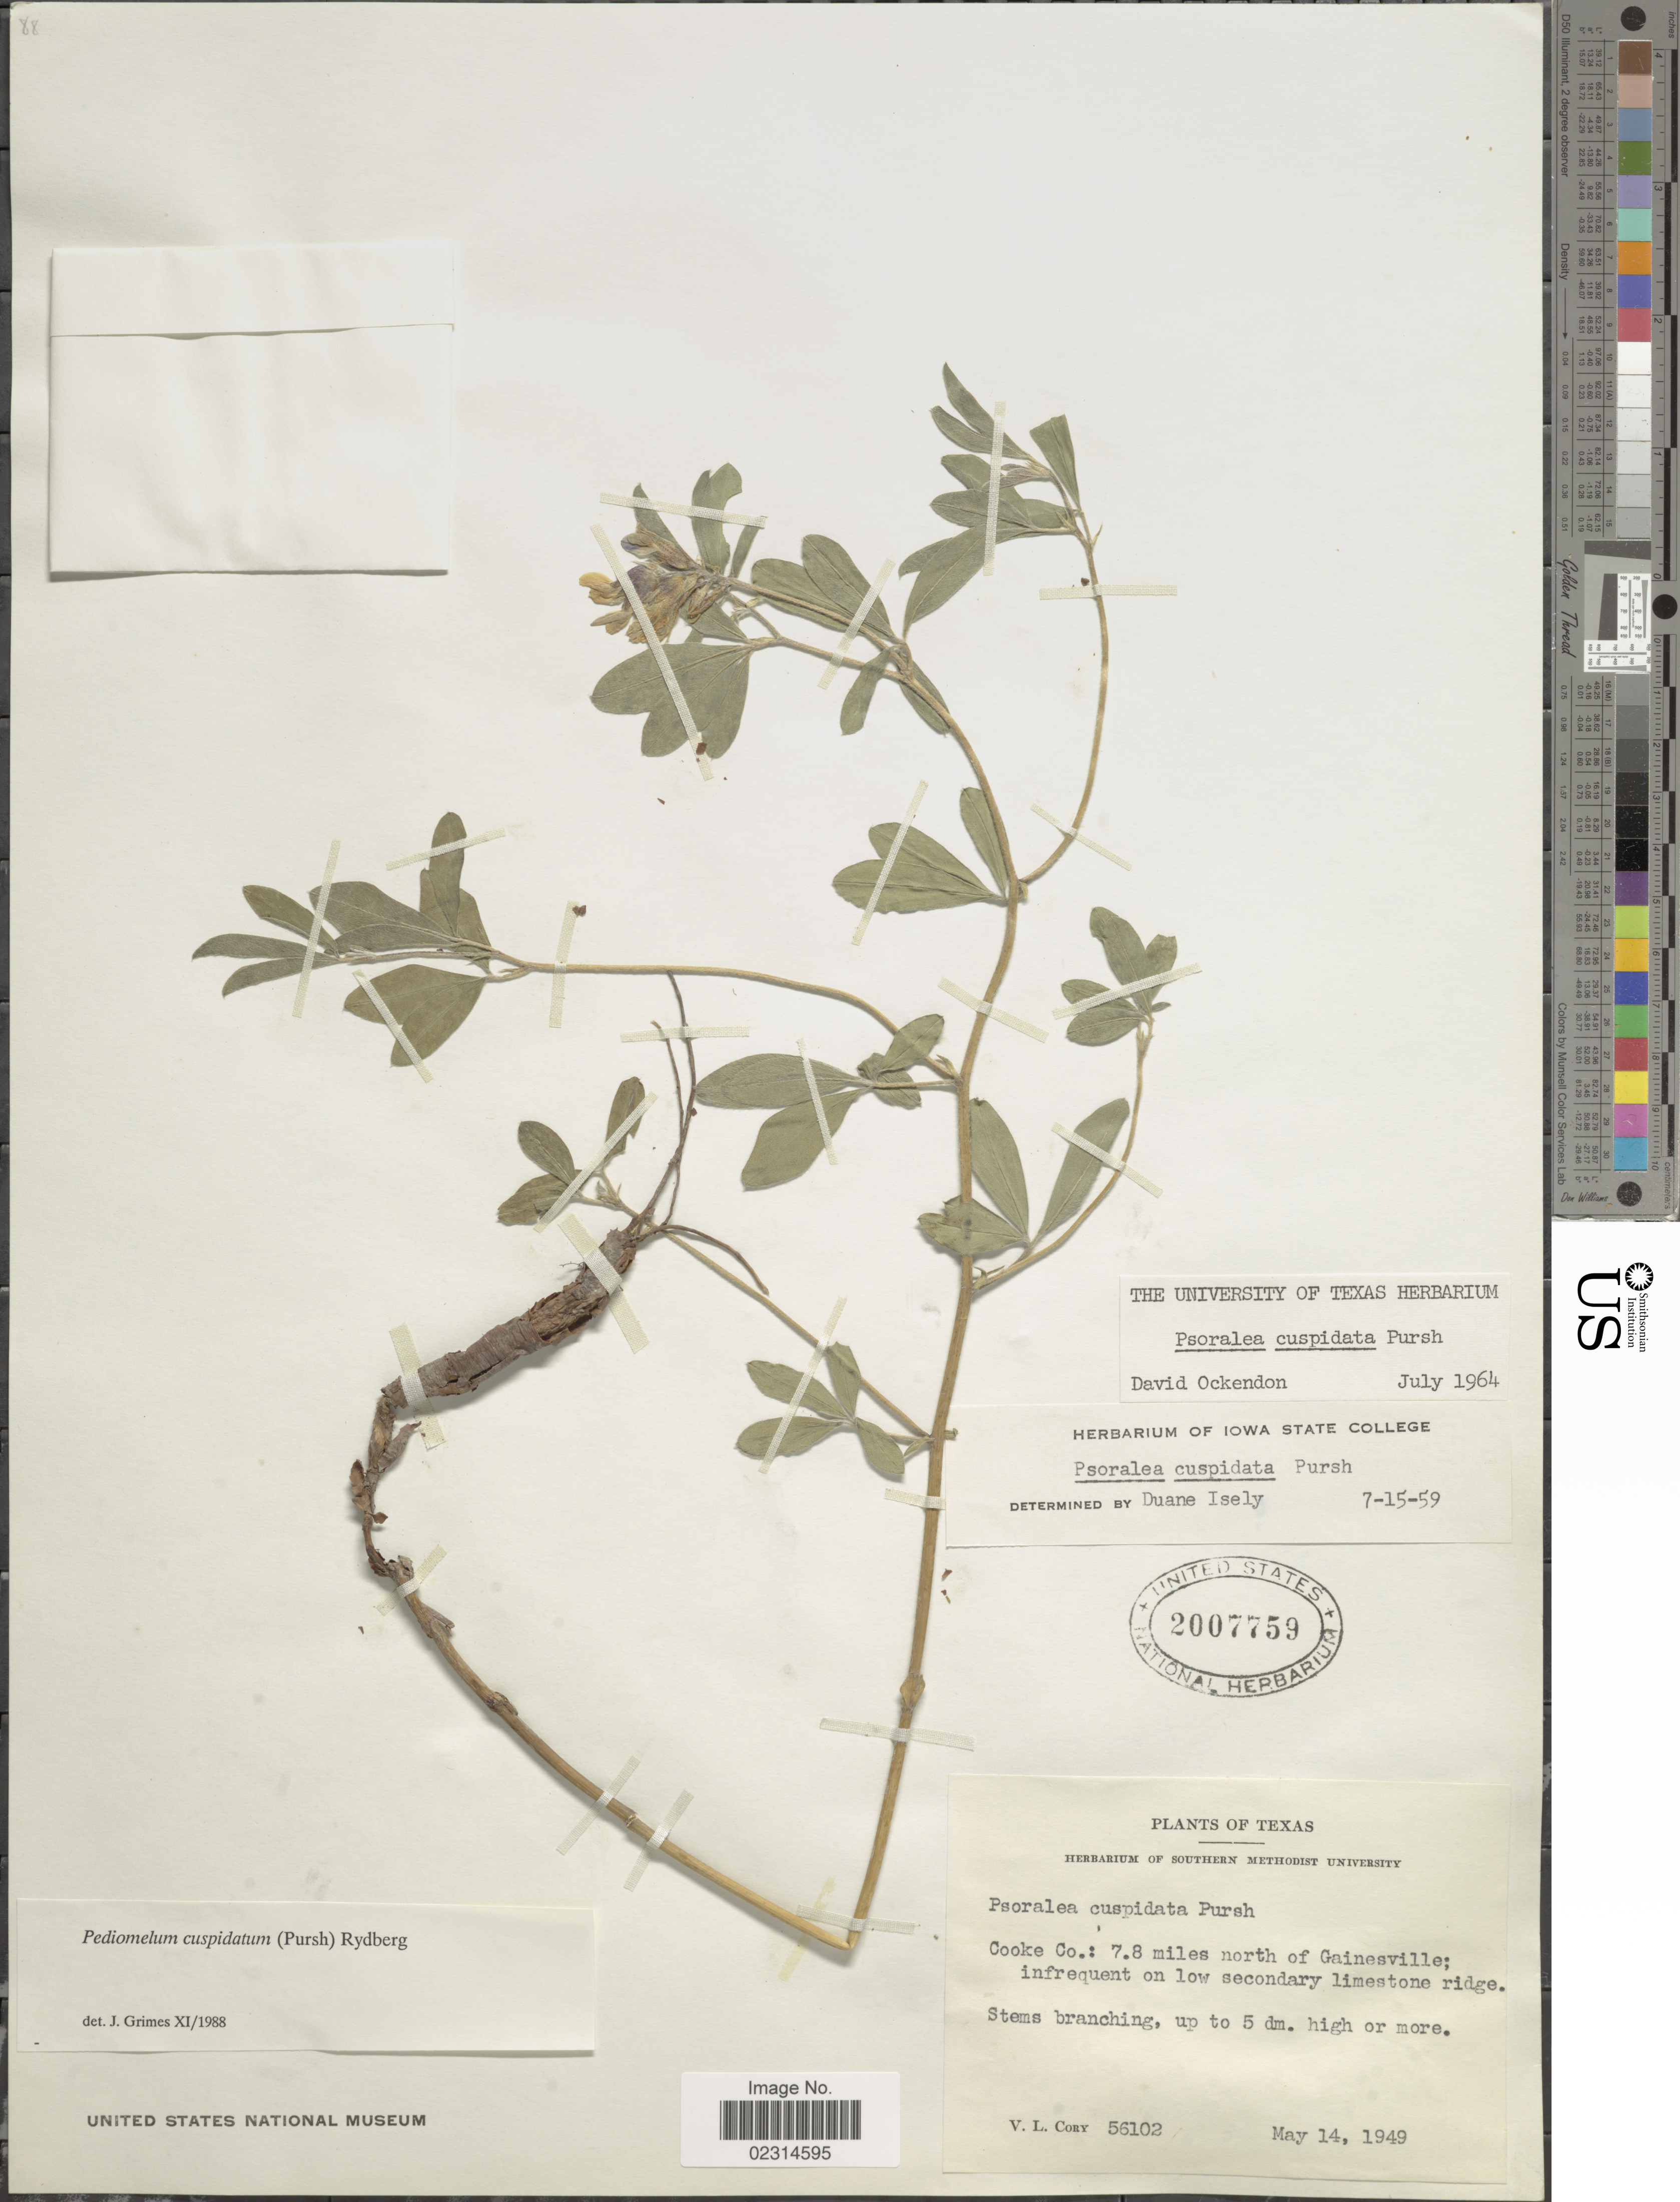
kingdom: Plantae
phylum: Tracheophyta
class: Magnoliopsida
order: Fabales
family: Fabaceae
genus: Pediomelum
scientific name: Pediomelum cuspidatum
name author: (Pursh) Rydb.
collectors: V. Cory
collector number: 56102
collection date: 1949-05-14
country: United States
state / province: Texas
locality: Cooke Co: 7.8 miles north of Gainesville; infrequent on low secondary limestone ridge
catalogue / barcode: US 2007759